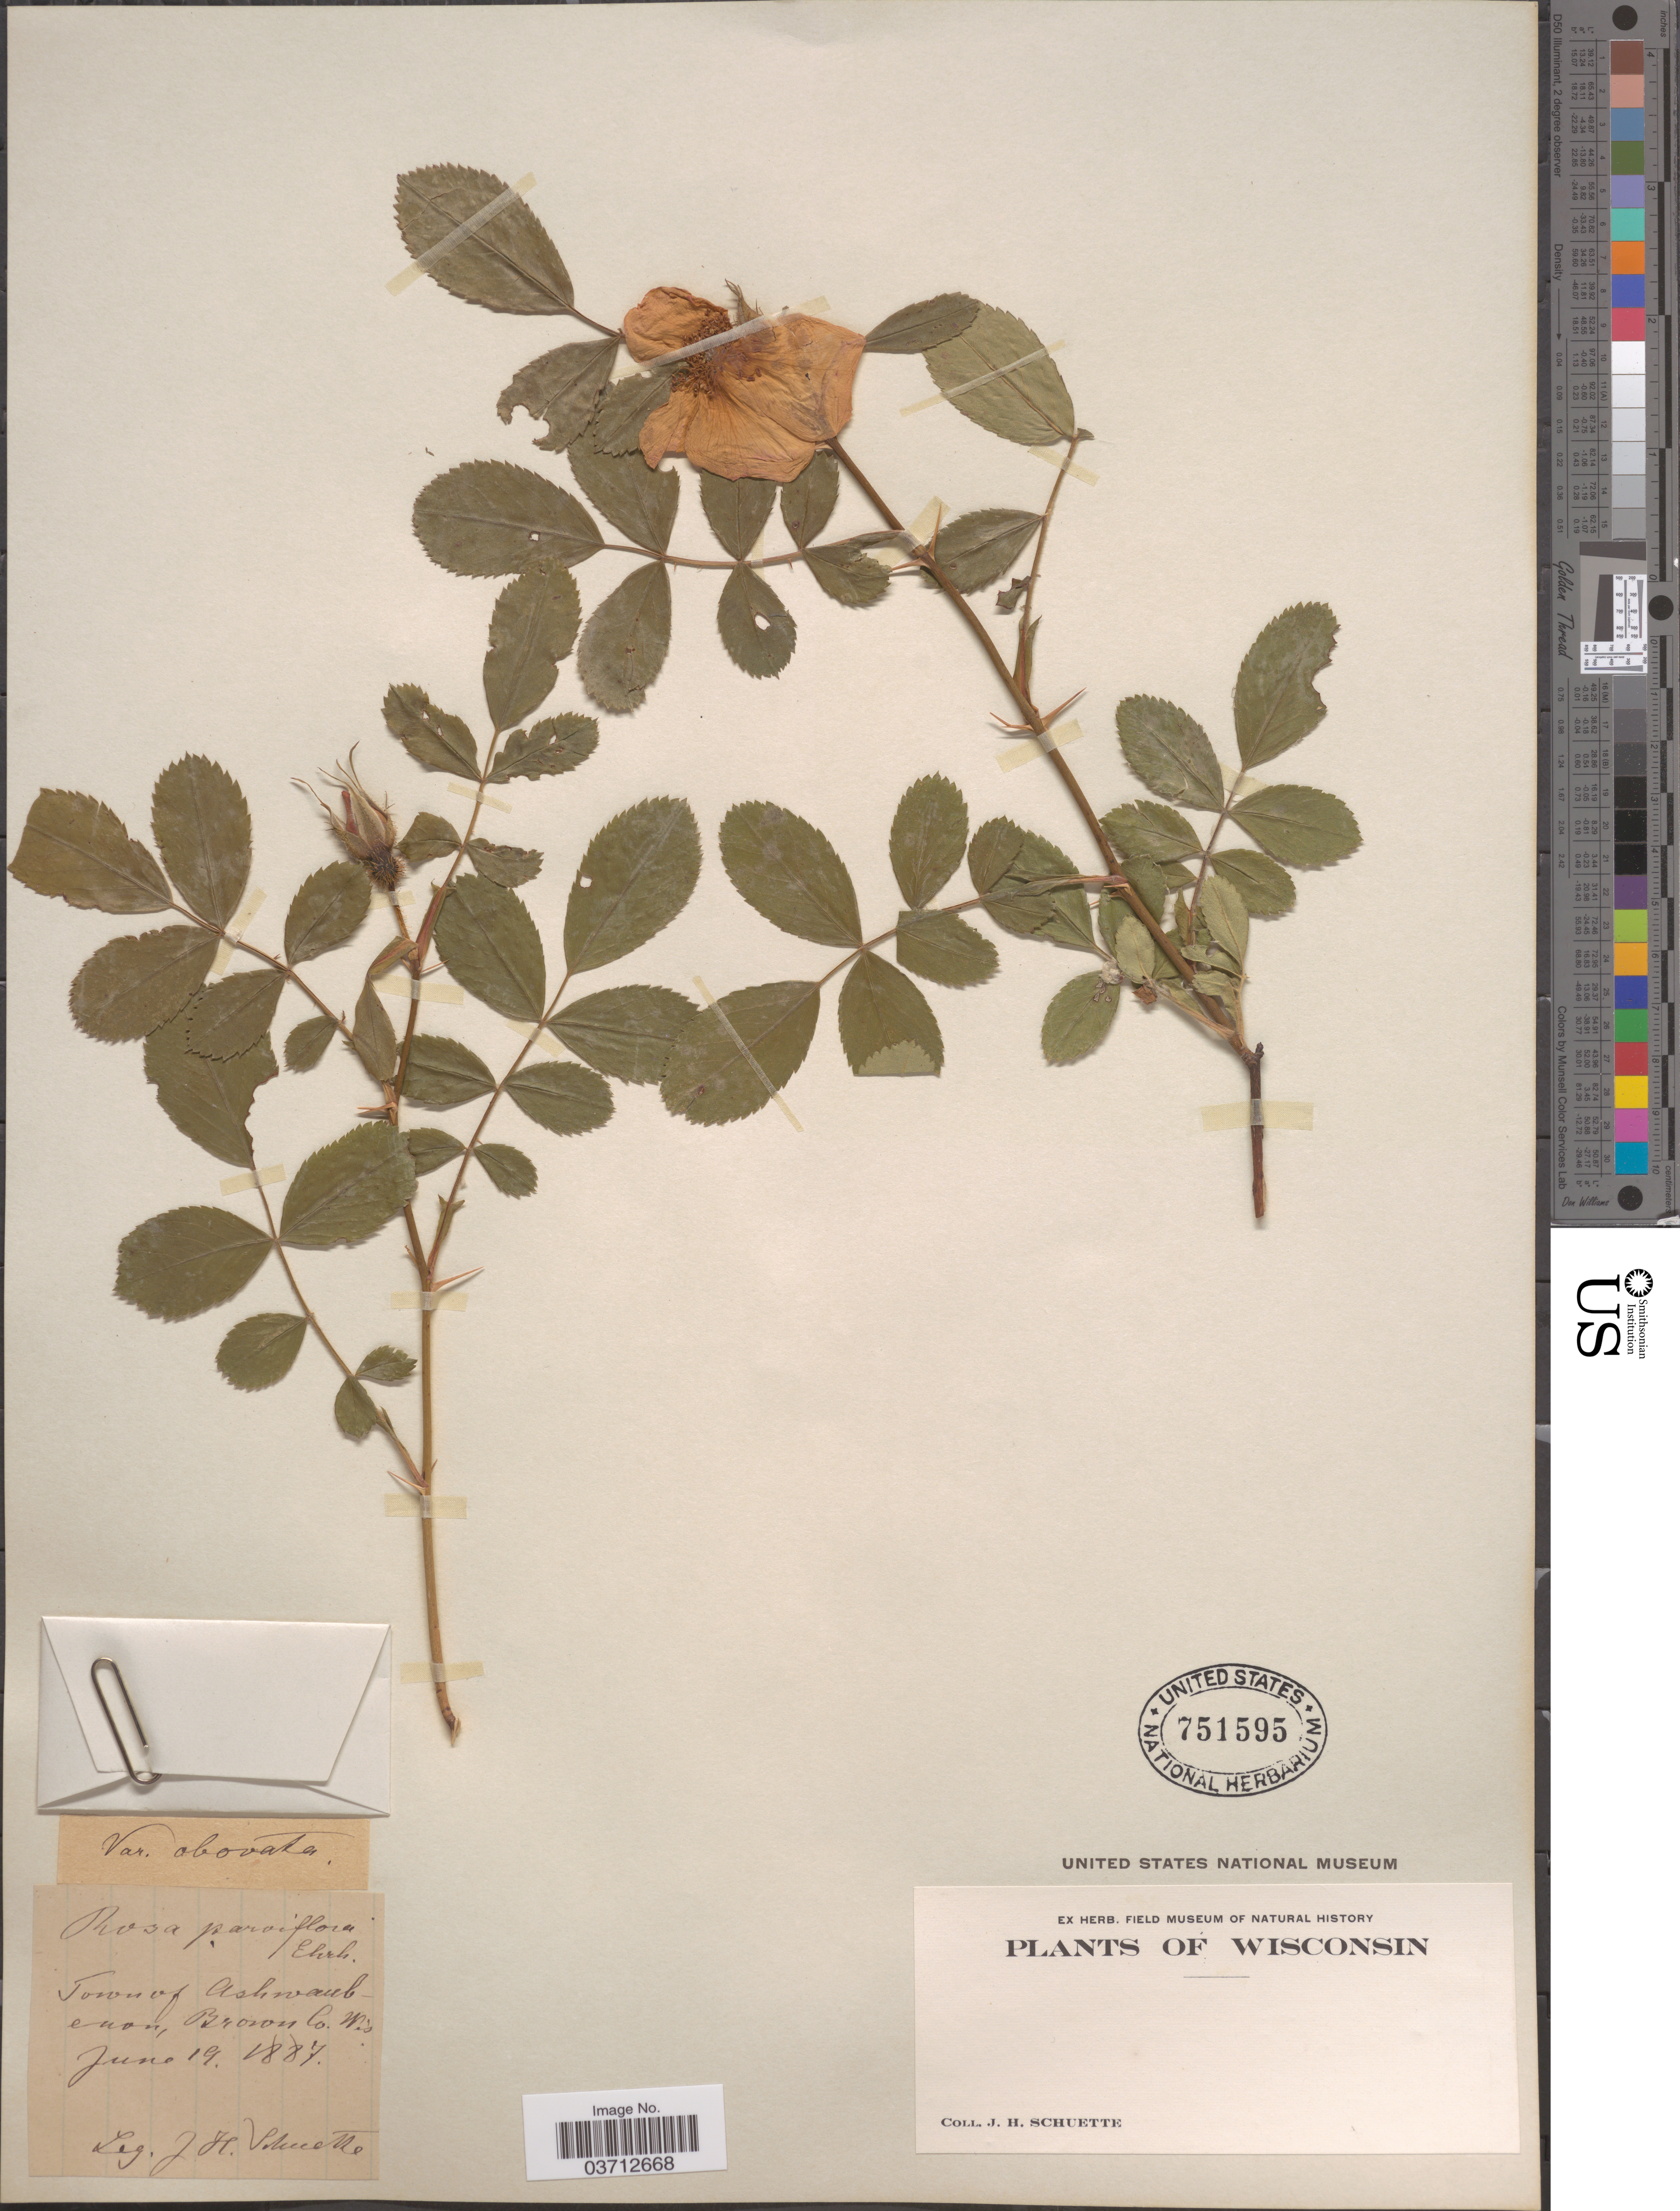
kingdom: Plantae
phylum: Tracheophyta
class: Magnoliopsida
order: Rosales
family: Rosaceae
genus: Rosa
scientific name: Rosa sp.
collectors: J. H. Schuette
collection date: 1887-06-19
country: United States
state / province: Wisconsin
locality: Town of Ashwaubenon, Brown Co.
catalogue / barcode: US 751595